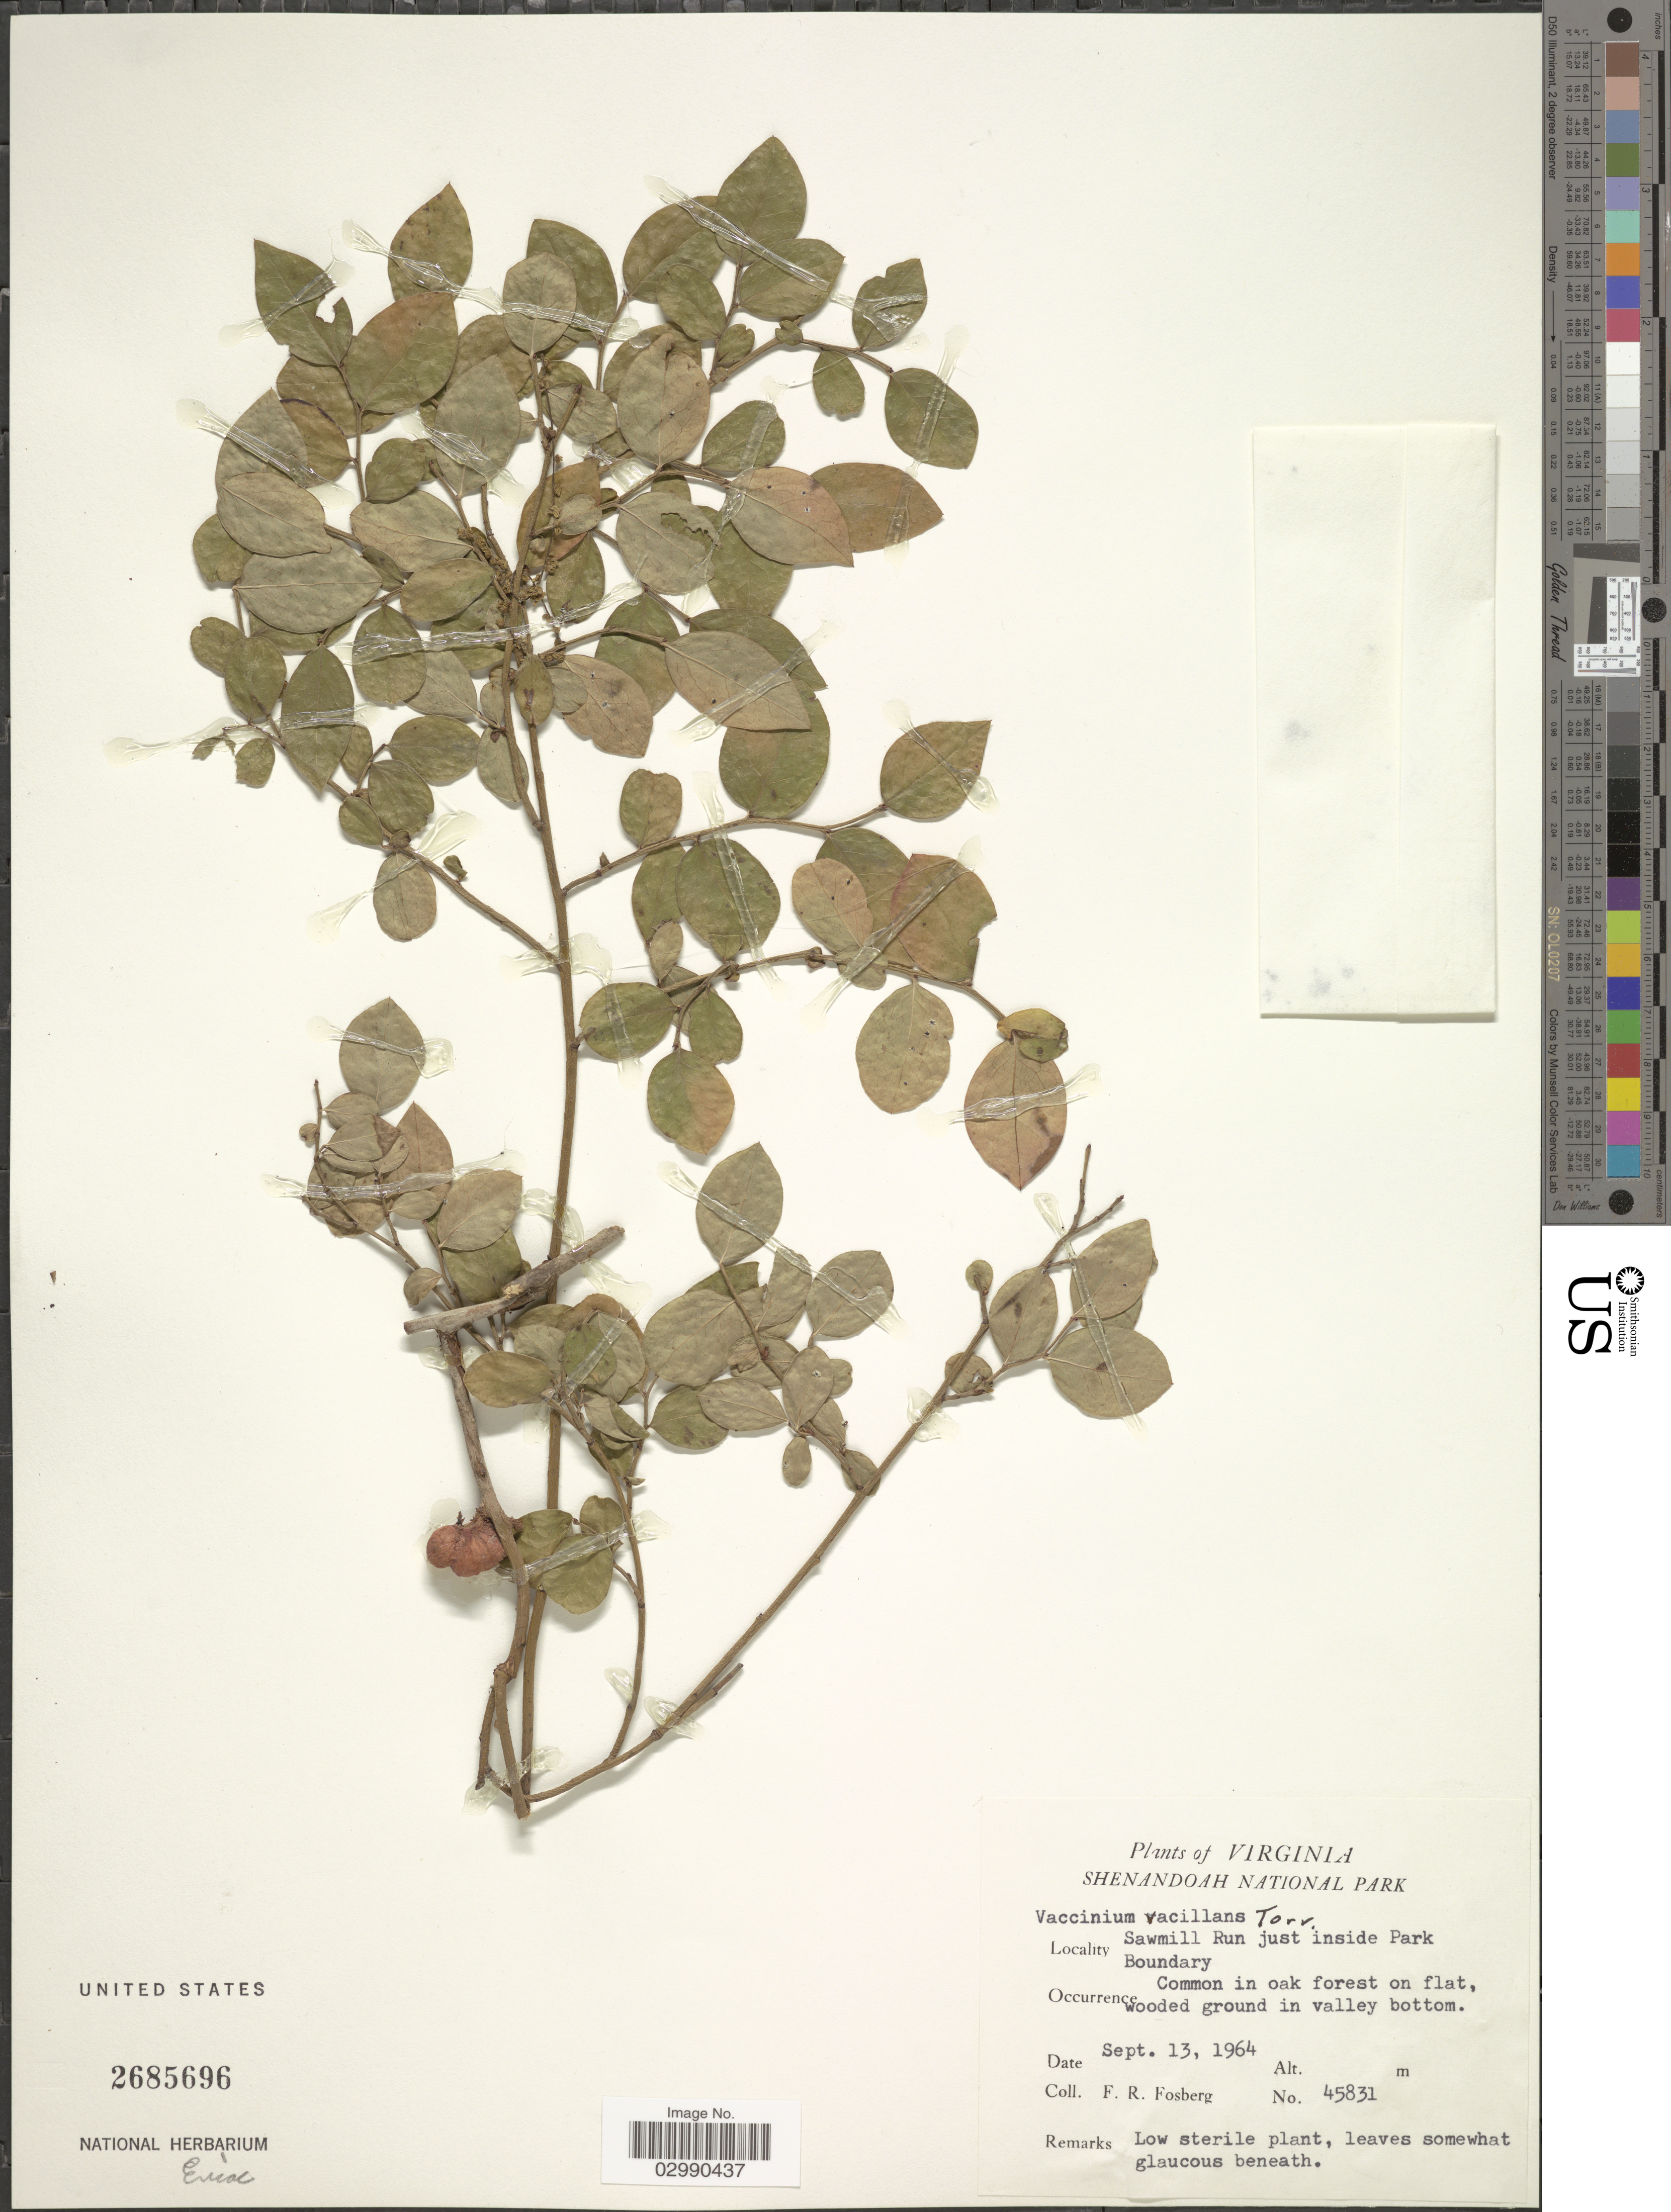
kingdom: Plantae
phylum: Tracheophyta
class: Magnoliopsida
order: Ericales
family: Ericaceae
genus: Vaccinium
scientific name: Vaccinium vacillans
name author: Kalm ex Torr.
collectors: F. R. Fosberg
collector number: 45831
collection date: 1964-09-13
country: United States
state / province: Virginia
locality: Shenandoah National Park. Samwill Run just inside Park Boundary.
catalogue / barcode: US 2685696